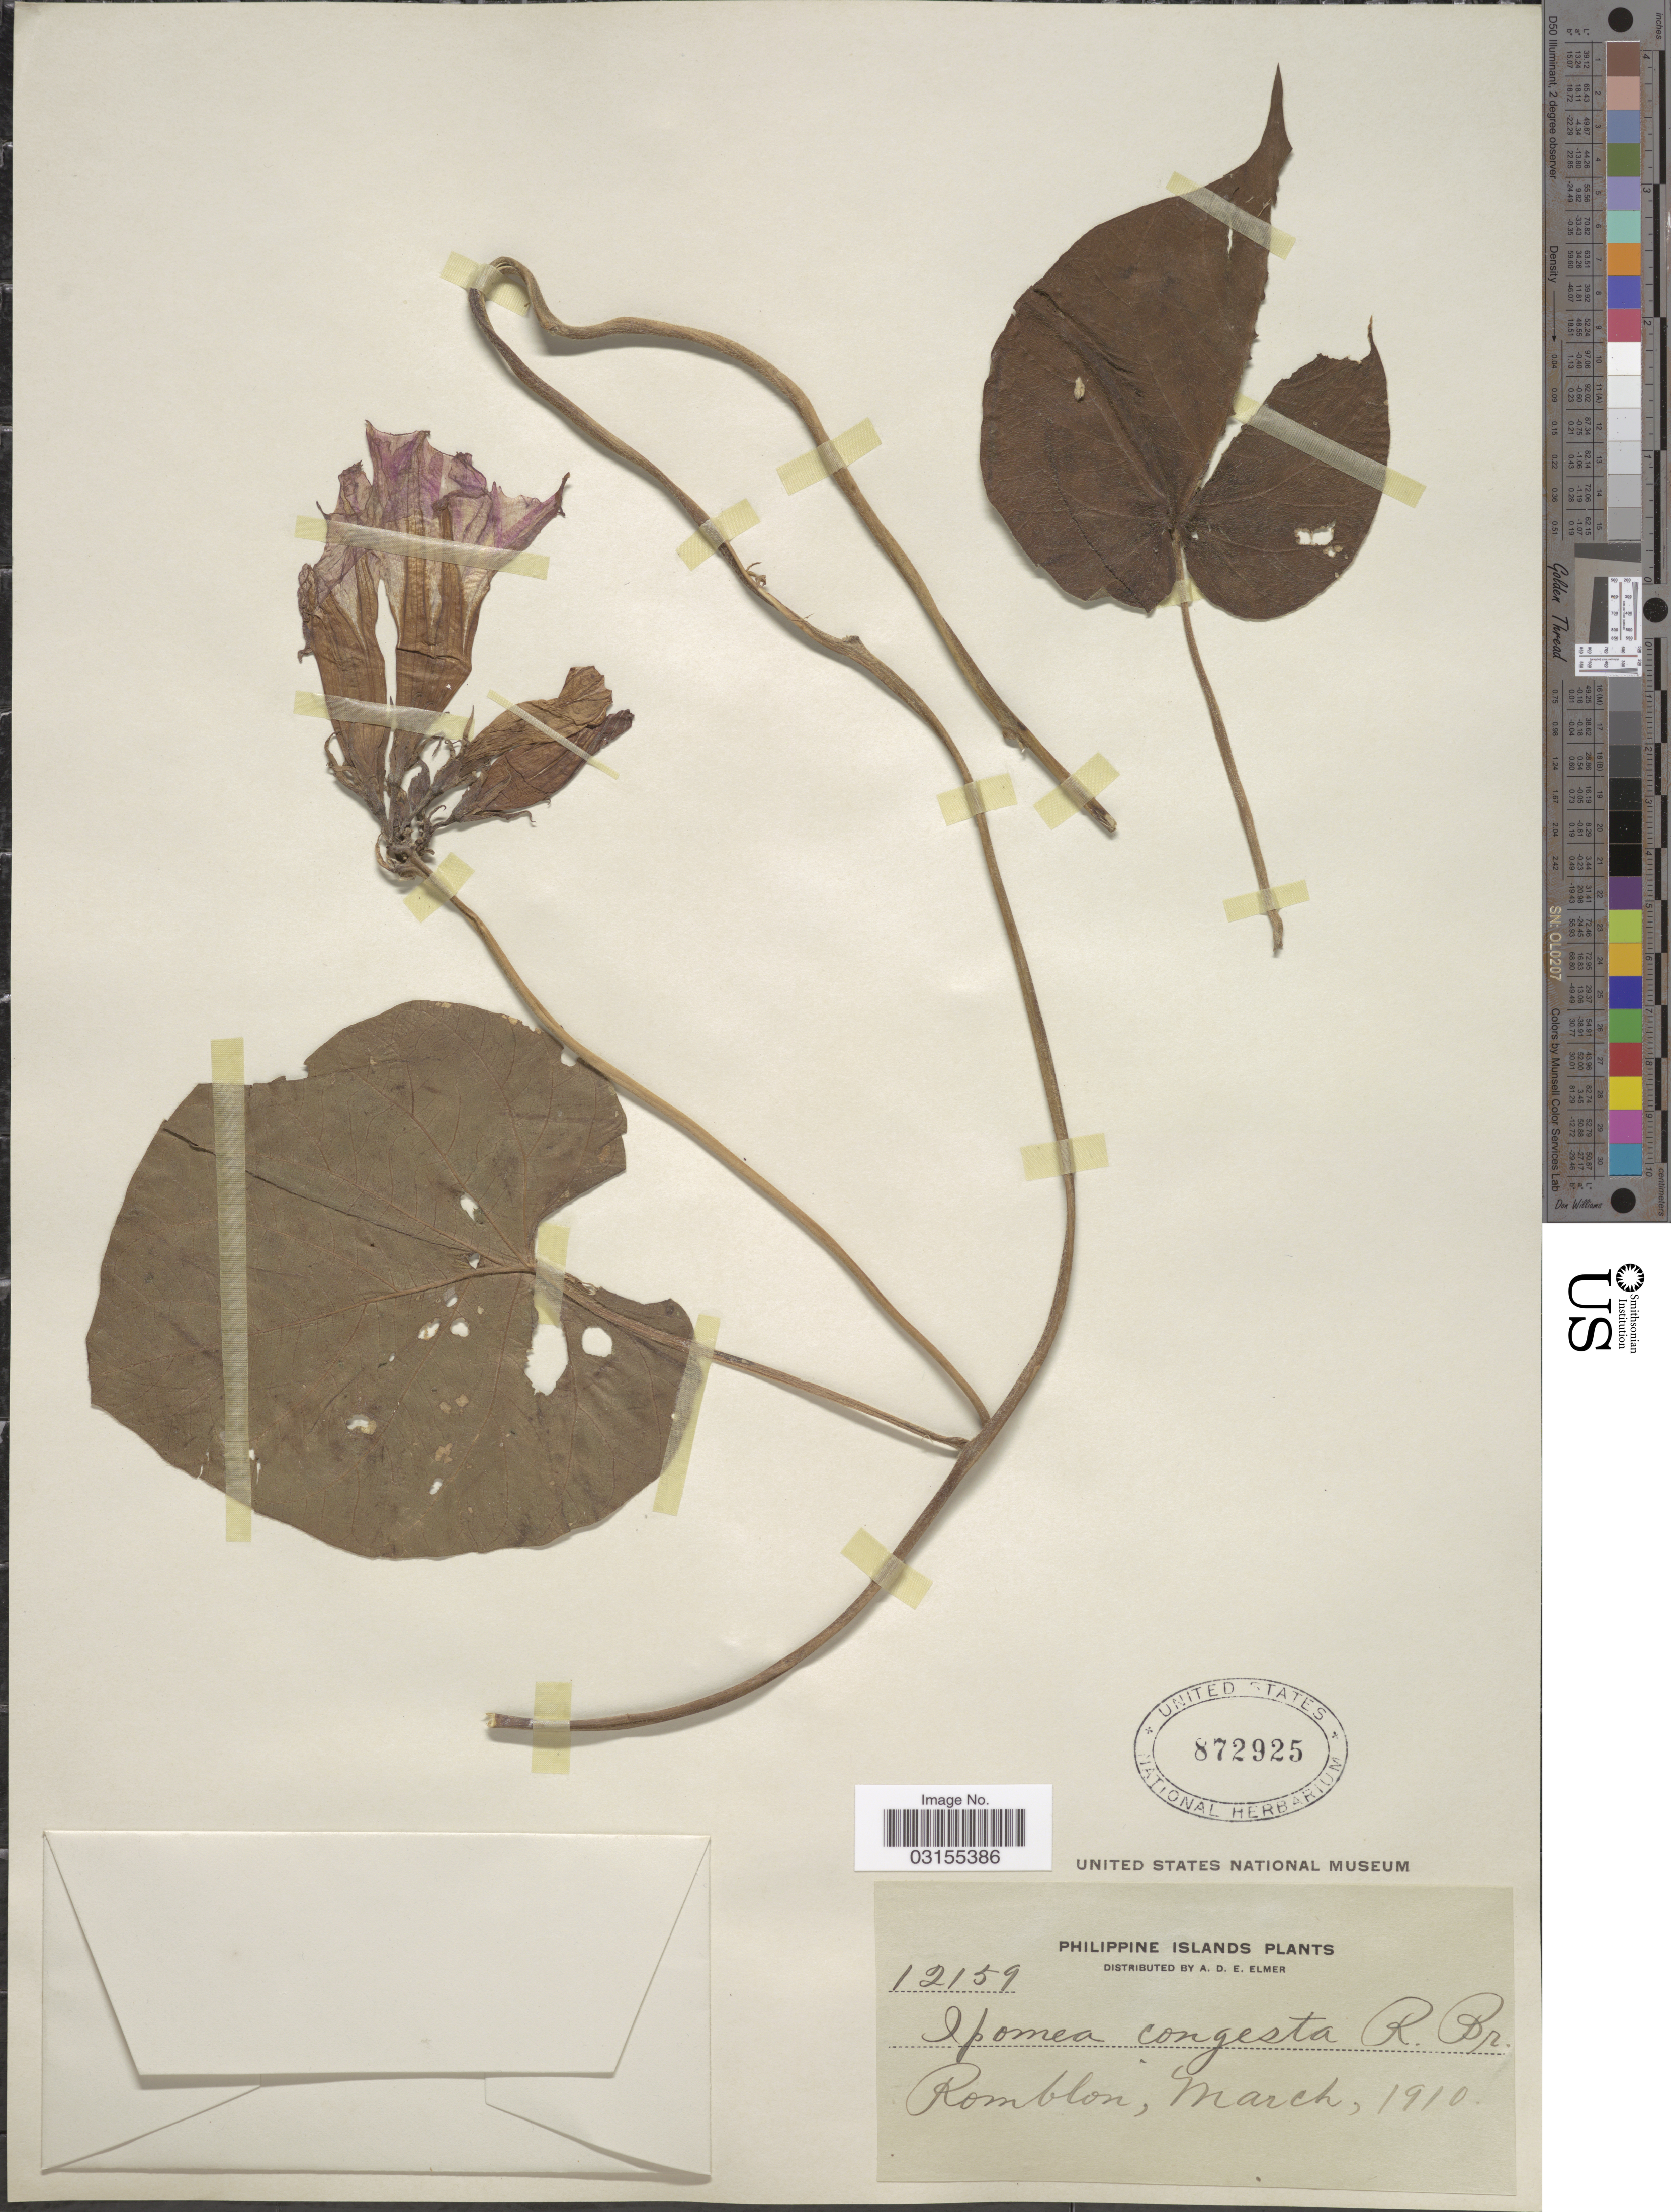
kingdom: Plantae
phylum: Tracheophyta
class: Magnoliopsida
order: Solanales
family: Convolvulaceae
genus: Ipomoea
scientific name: Ipomoea congesta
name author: R. Br.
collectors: A. D. E. Elmer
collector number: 12159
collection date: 1910-03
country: Philippines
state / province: Mimaropa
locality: Philippine Islands, Romblon.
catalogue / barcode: US 872925